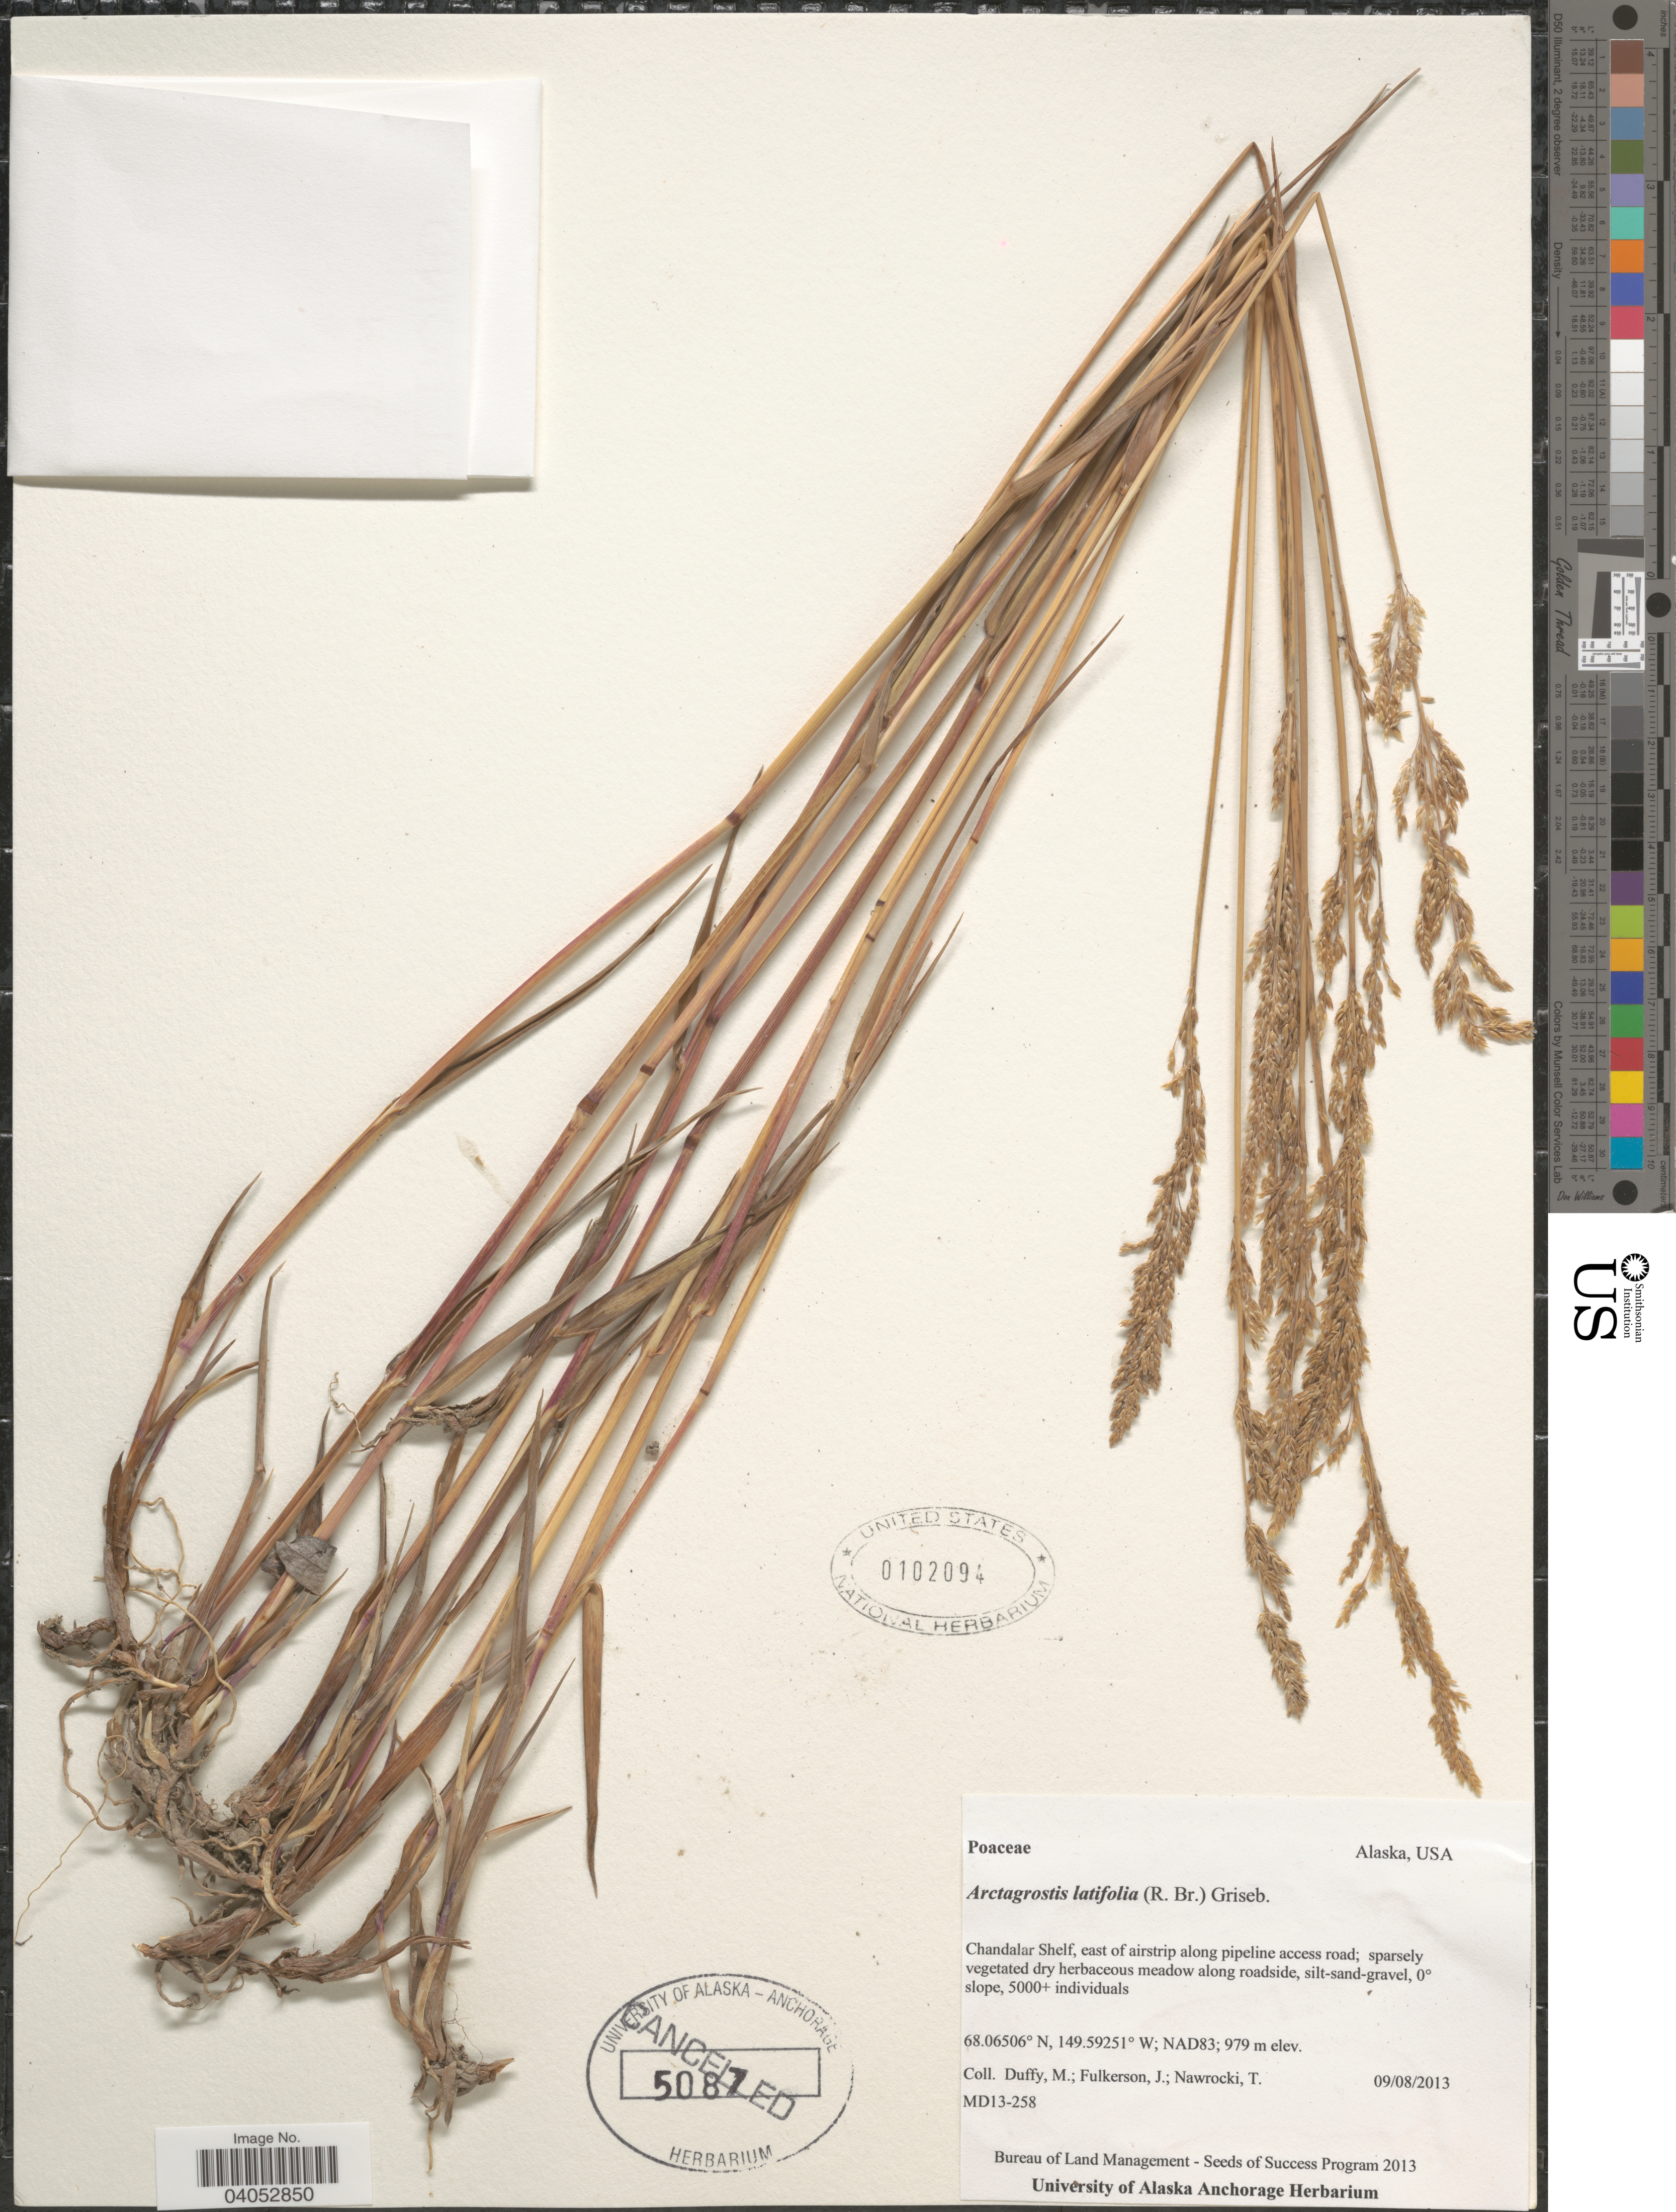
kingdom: Plantae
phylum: Tracheophyta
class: Liliopsida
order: Poales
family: Poaceae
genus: Arctagrostis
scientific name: Arctagrostis latifolia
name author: (R. Br.) Griseb.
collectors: M. Duffy, J. Fulkerson & T. Nawrocki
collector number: MD13-258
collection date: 2013-09-08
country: United States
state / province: Alaska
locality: Chandalar Shelf, east of airstrip along pipeline access road.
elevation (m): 979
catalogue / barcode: US 102094